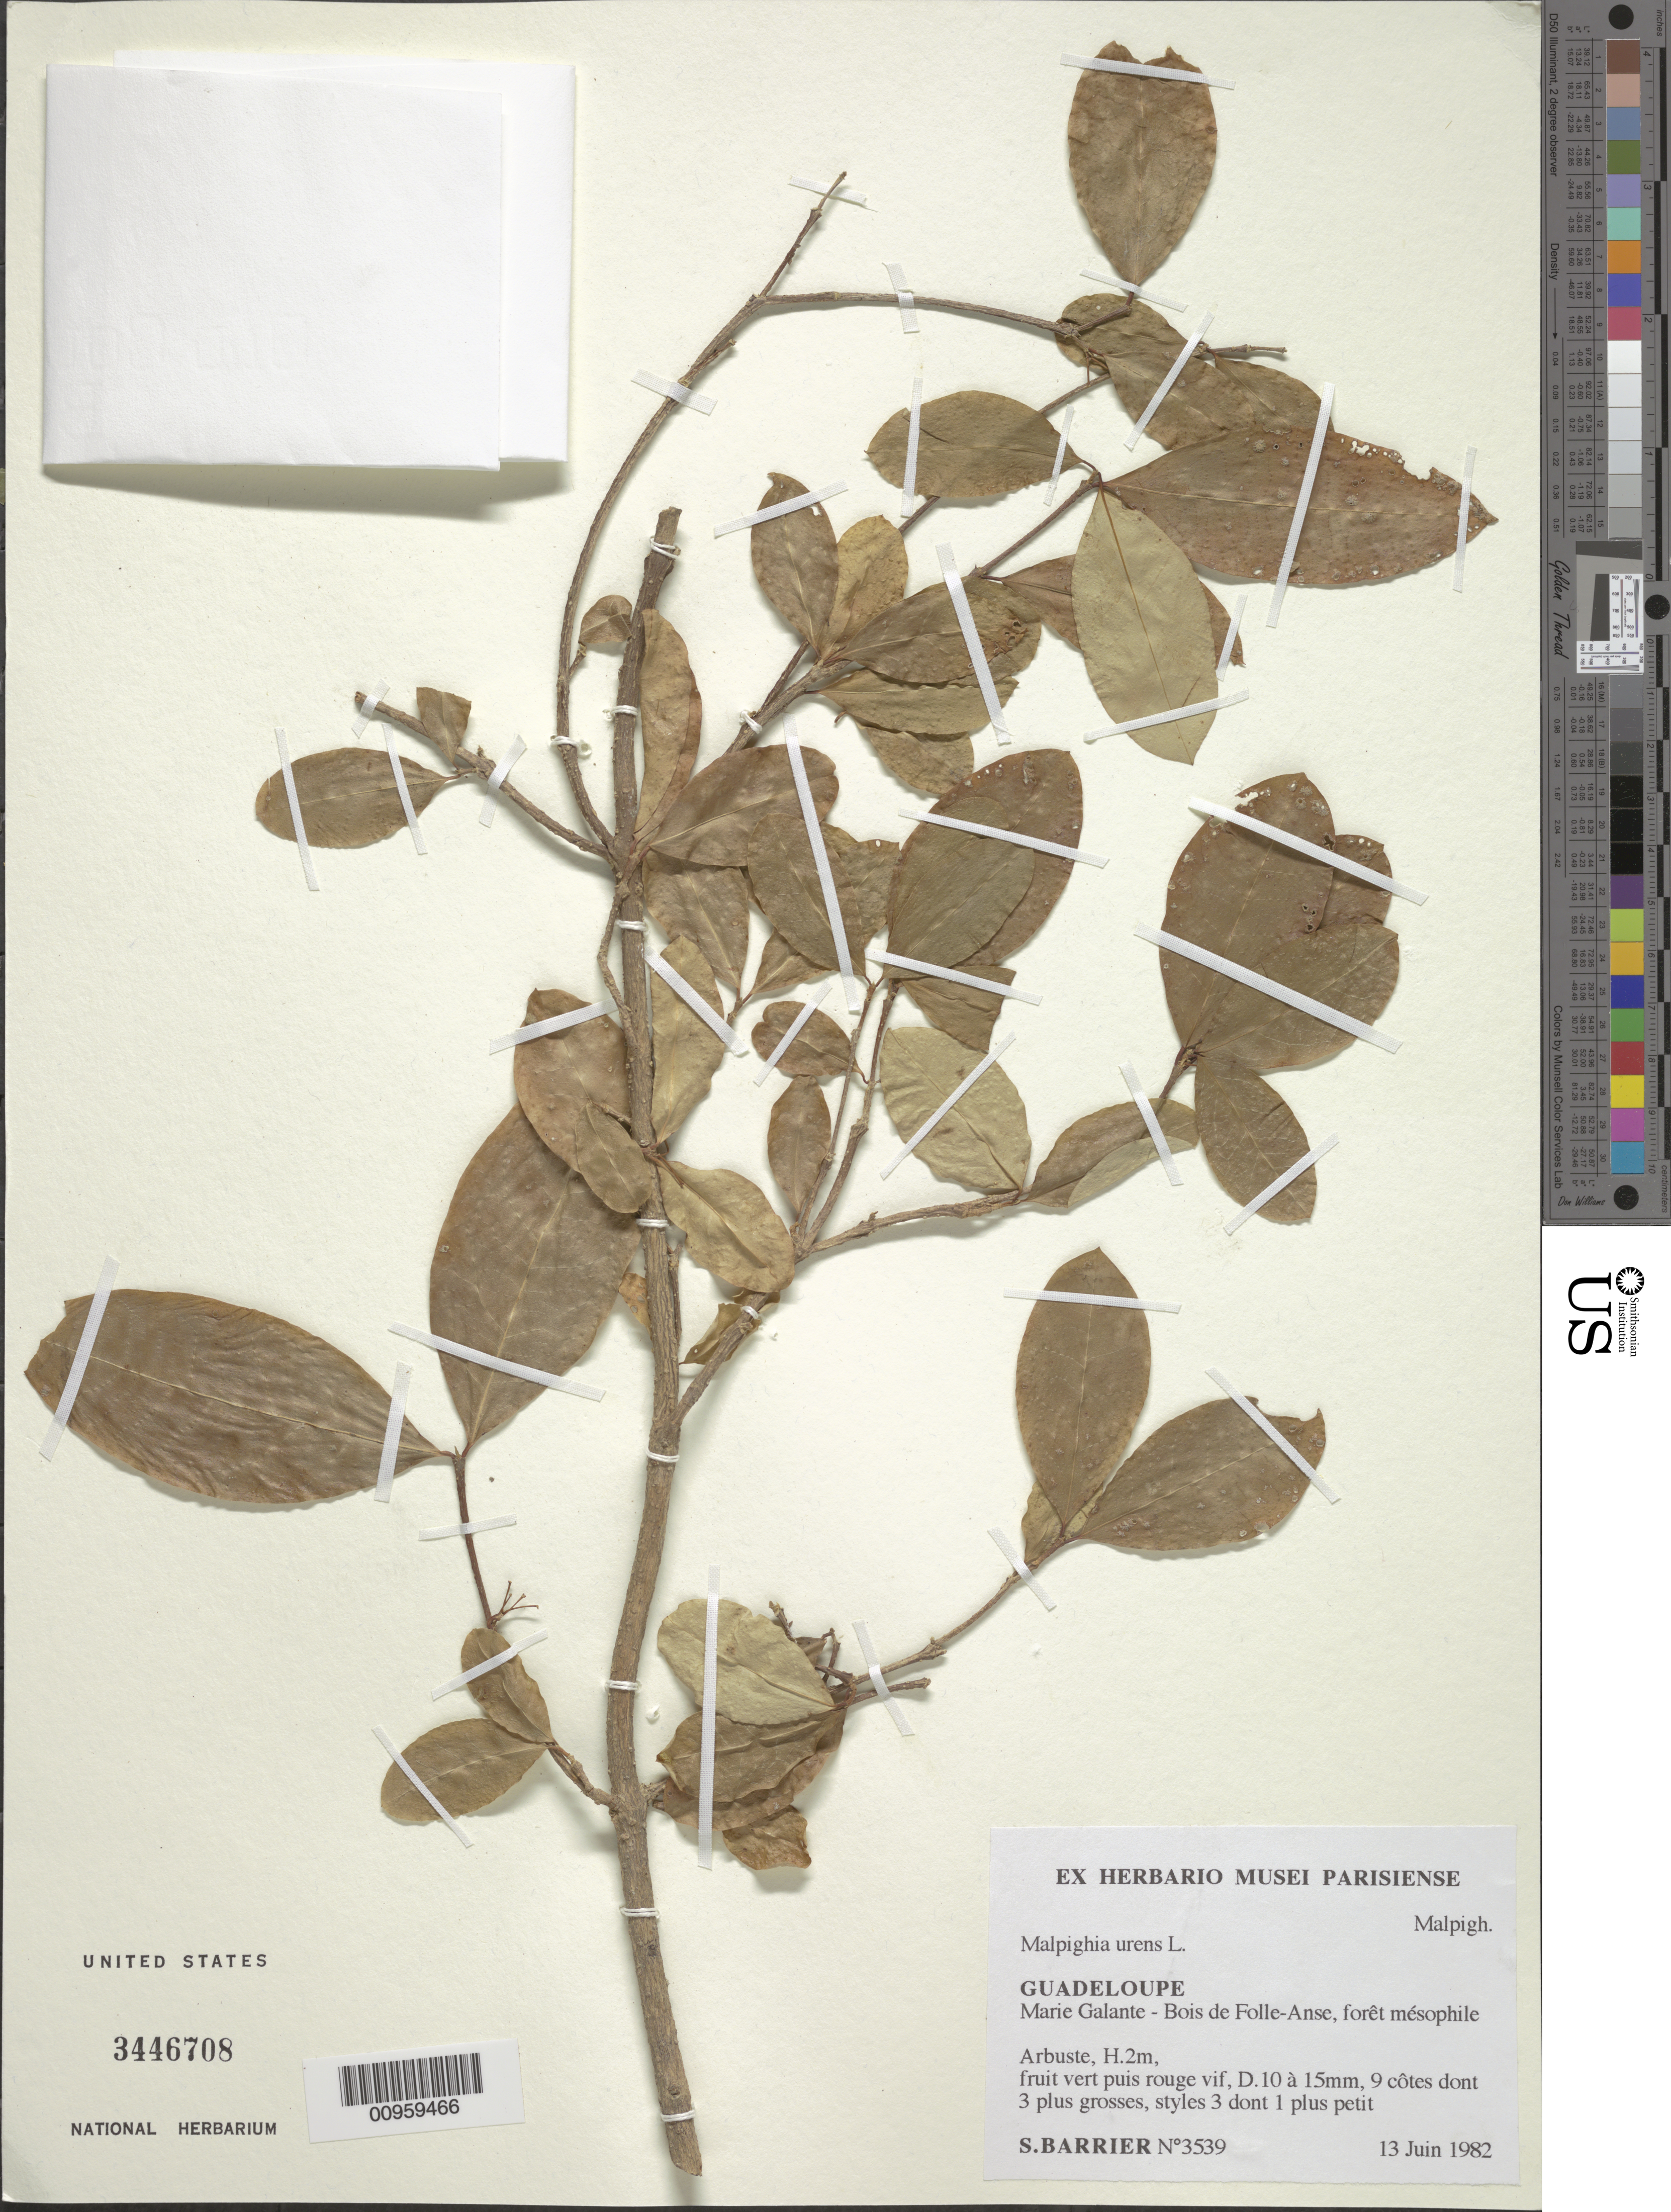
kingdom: Plantae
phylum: Tracheophyta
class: Magnoliopsida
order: Malpighiales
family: Malpighiaceae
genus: Malpighia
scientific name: Malpighia urens subsp. urens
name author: L.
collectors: S. Barrier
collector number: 3539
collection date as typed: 13 Jun 1982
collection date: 1982-06-13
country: Guadeloupe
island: Marie Galante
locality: Bois de Folle-Anse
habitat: Forêt mésophile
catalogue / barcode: US 3446708